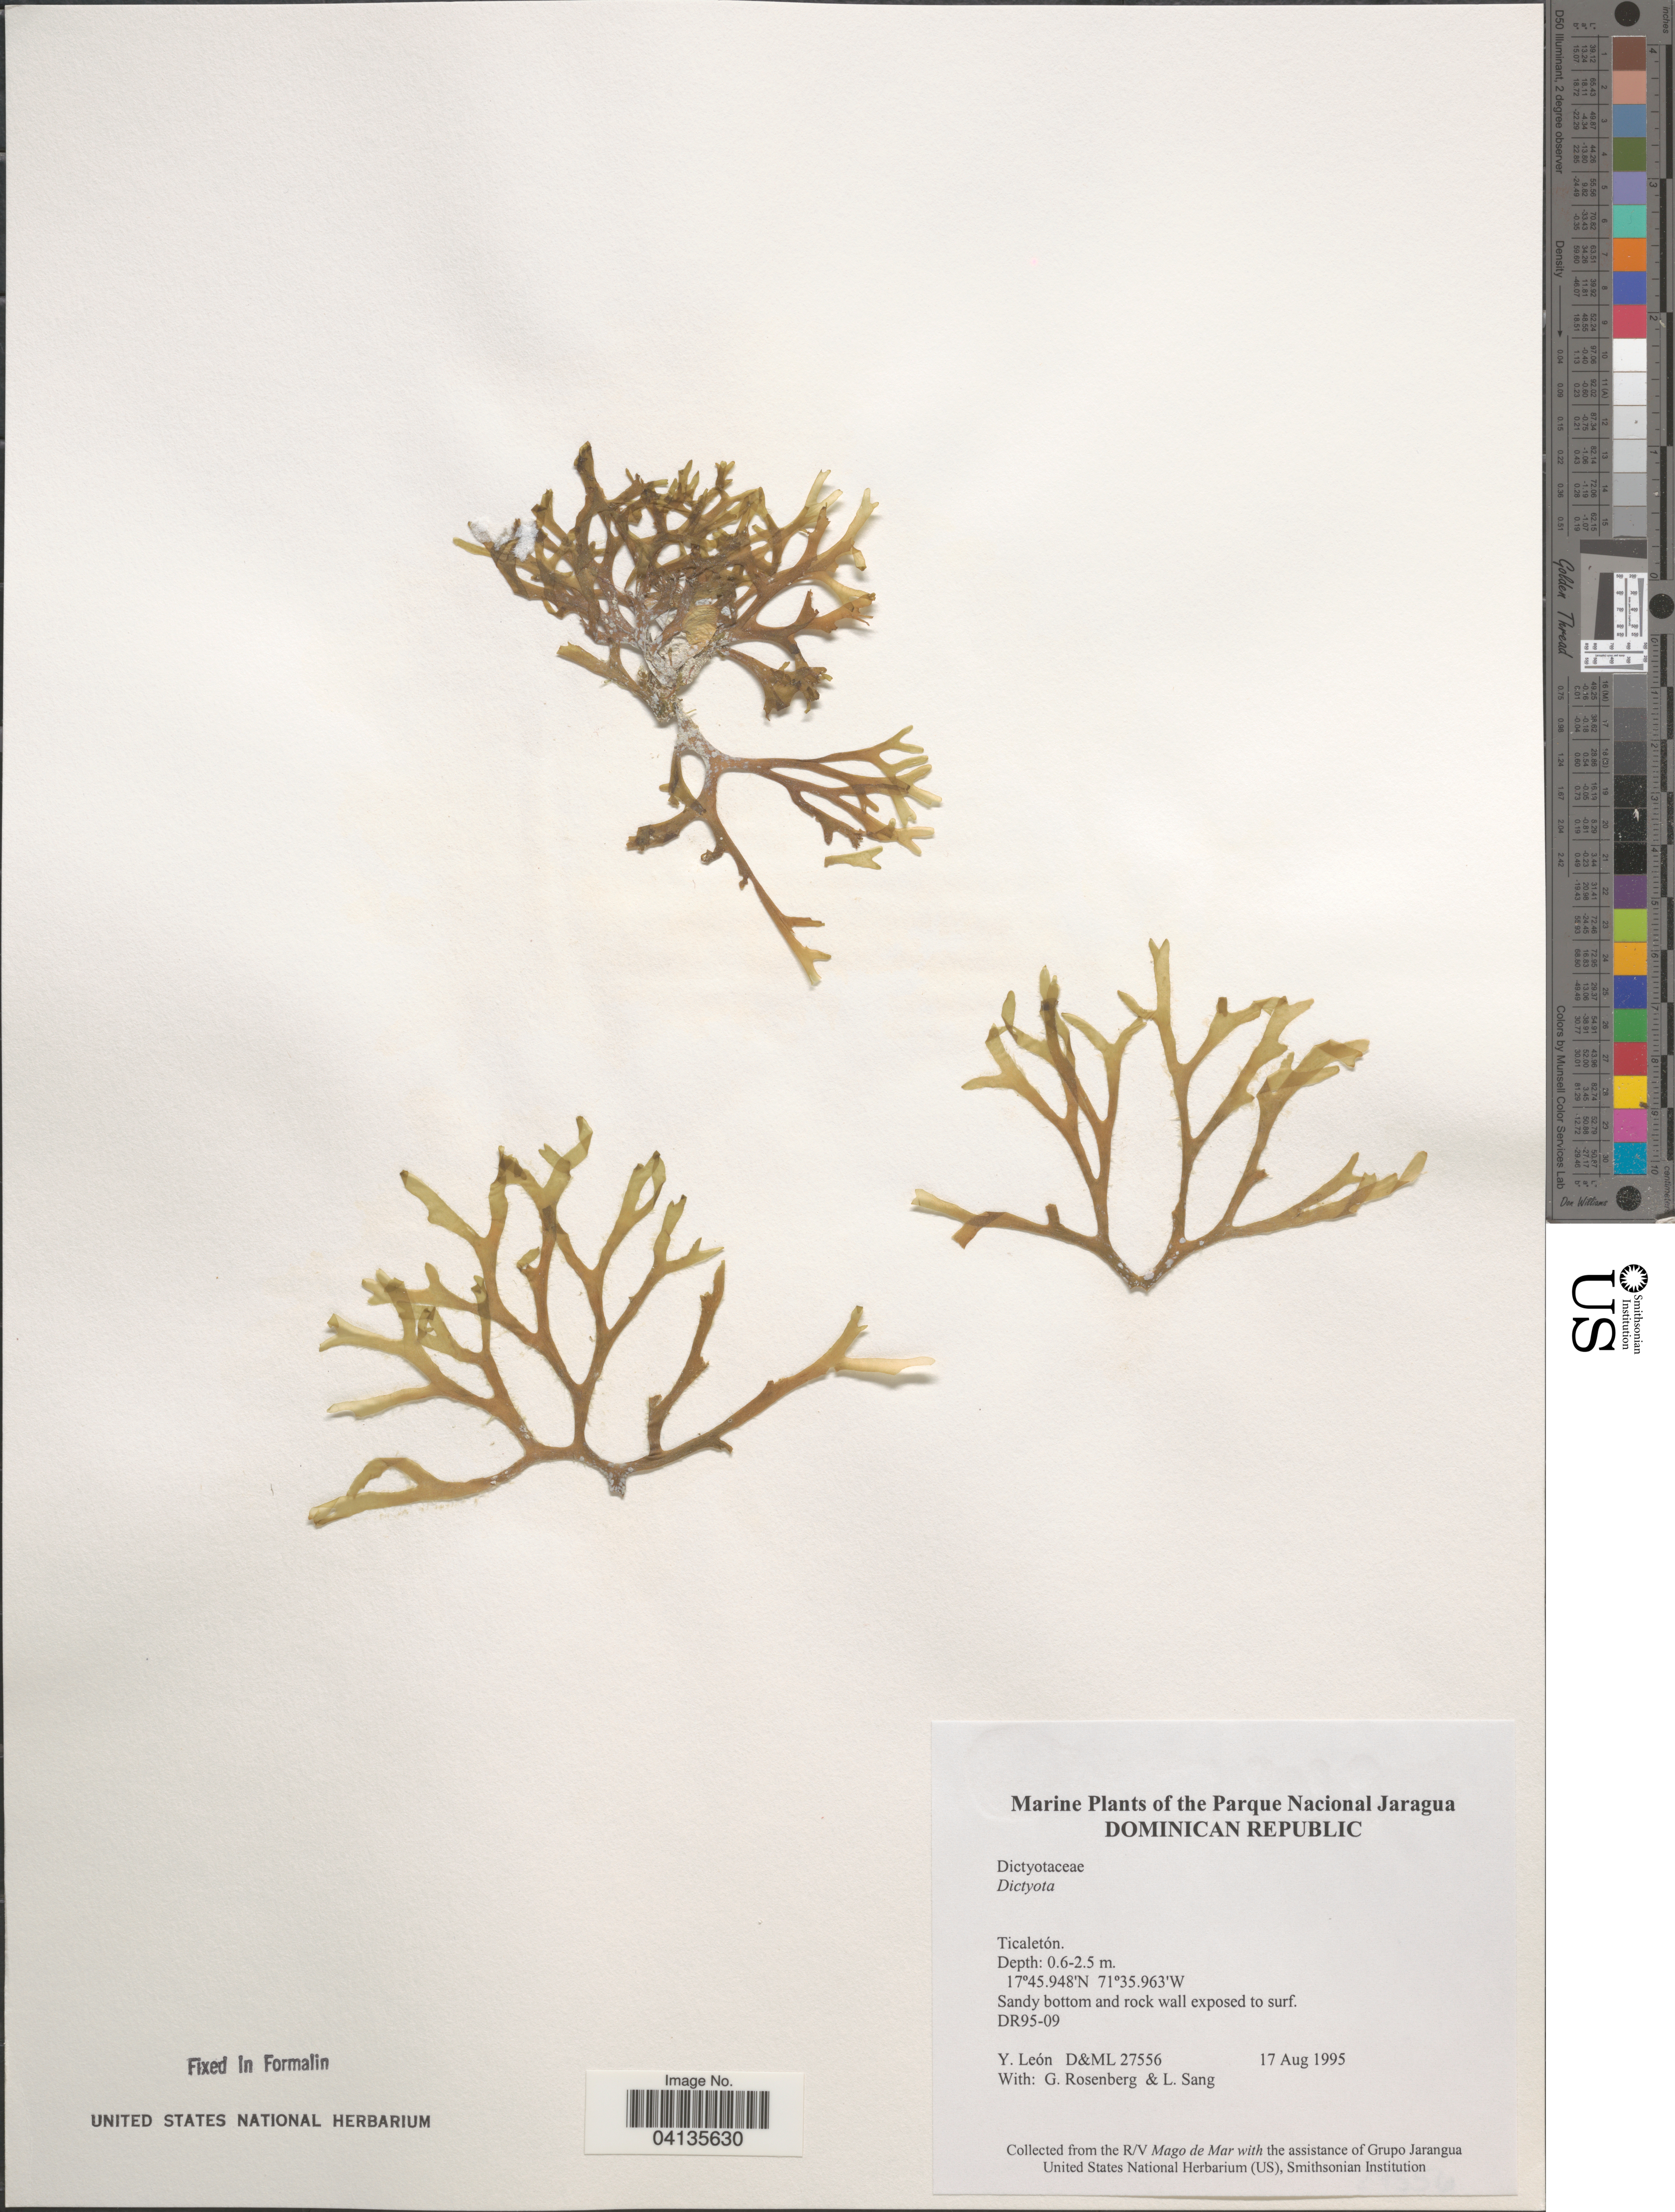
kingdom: Chromista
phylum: Ochrophyta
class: Phaeophyceae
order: Dictyotales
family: Dictyotaceae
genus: Dictyota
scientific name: Dictyota sp.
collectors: Y. León, G. Rosenberg & L. Sang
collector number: D&ML27556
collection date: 1995-08-17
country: Dominican Republic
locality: Parque Nacional Jaragua. Ticaletón.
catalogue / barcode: US 238518